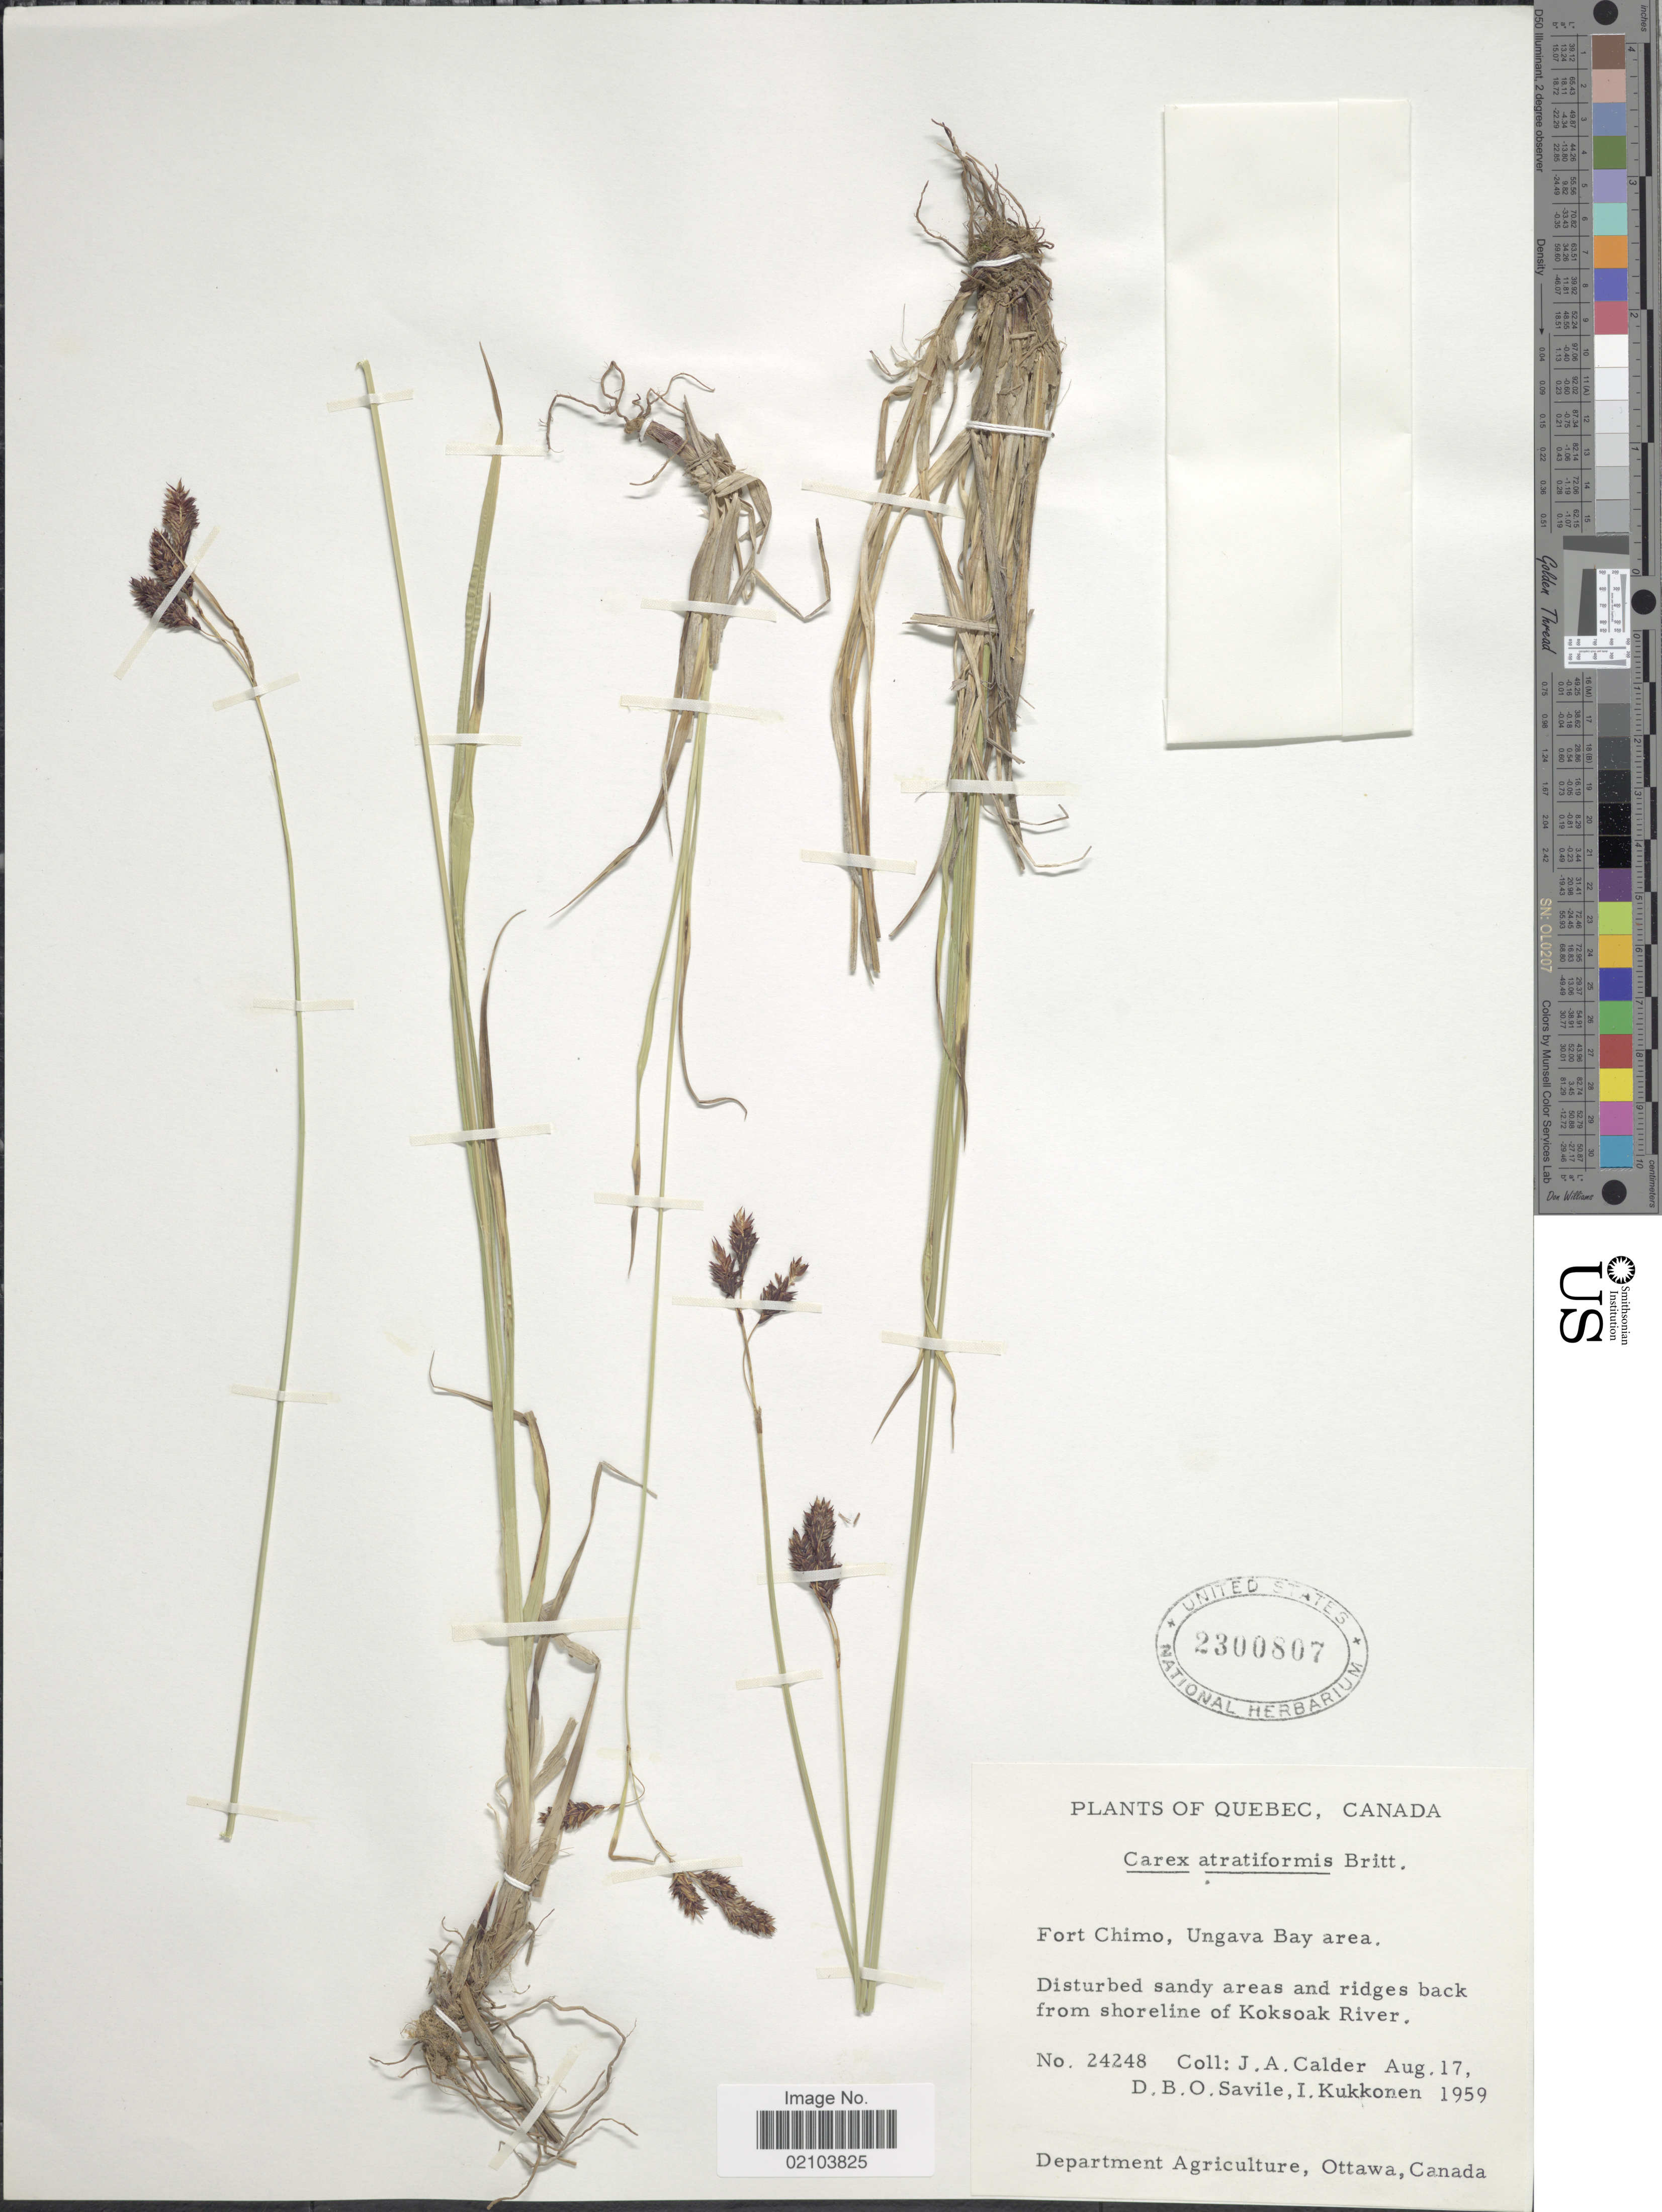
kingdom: Plantae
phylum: Tracheophyta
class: Liliopsida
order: Poales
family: Cyperaceae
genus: Carex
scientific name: Carex atratiformis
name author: Britton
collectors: J. A. Calder, D. Savile & I. Kukkonen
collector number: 24248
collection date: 1959-08-17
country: Canada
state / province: Quebec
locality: Fort Chimo, Ungava Bay area. from shoreline of Koksoak River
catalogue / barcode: US 2300807